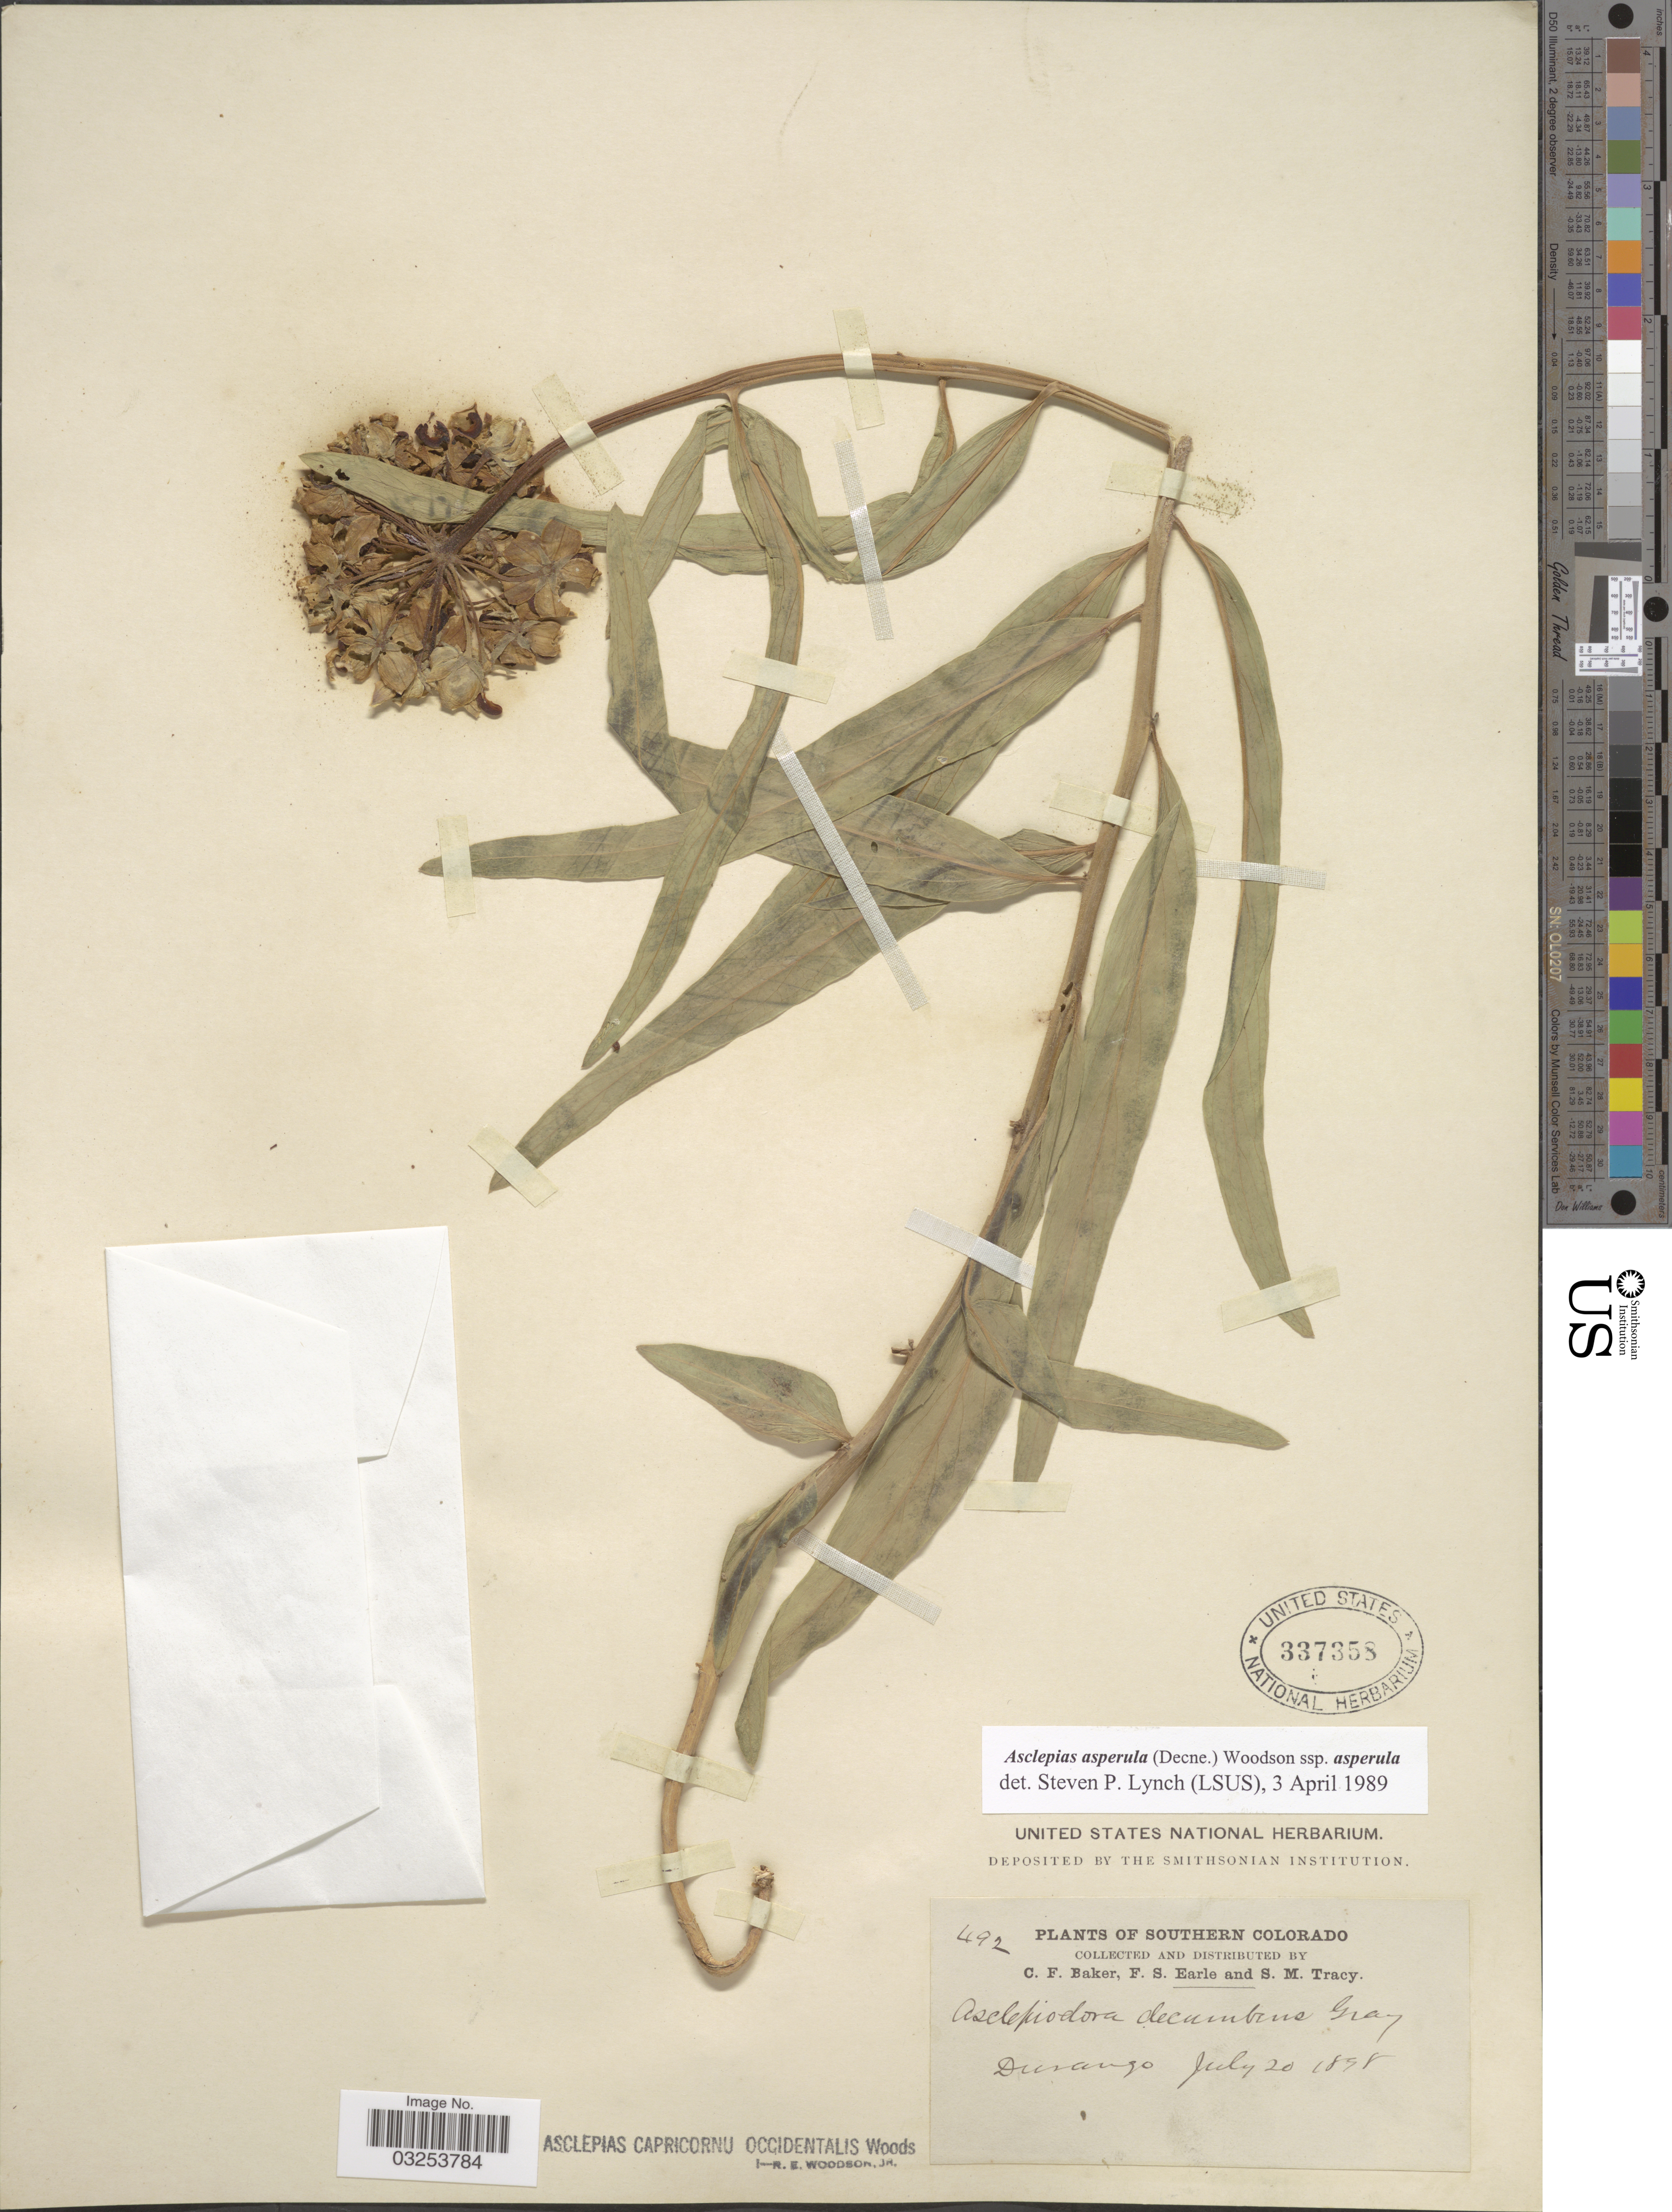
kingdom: Plantae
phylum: Tracheophyta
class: Magnoliopsida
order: Gentianales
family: Apocynaceae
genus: Asclepias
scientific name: Asclepias asperula subsp. asperula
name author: (Decne.) Woodson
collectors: C. F. Baker, F. S. Earle & S. M. Tracy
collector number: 492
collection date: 1898-07-20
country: United States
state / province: Colorado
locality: Southern Colorado. Durango.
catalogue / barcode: US 337358